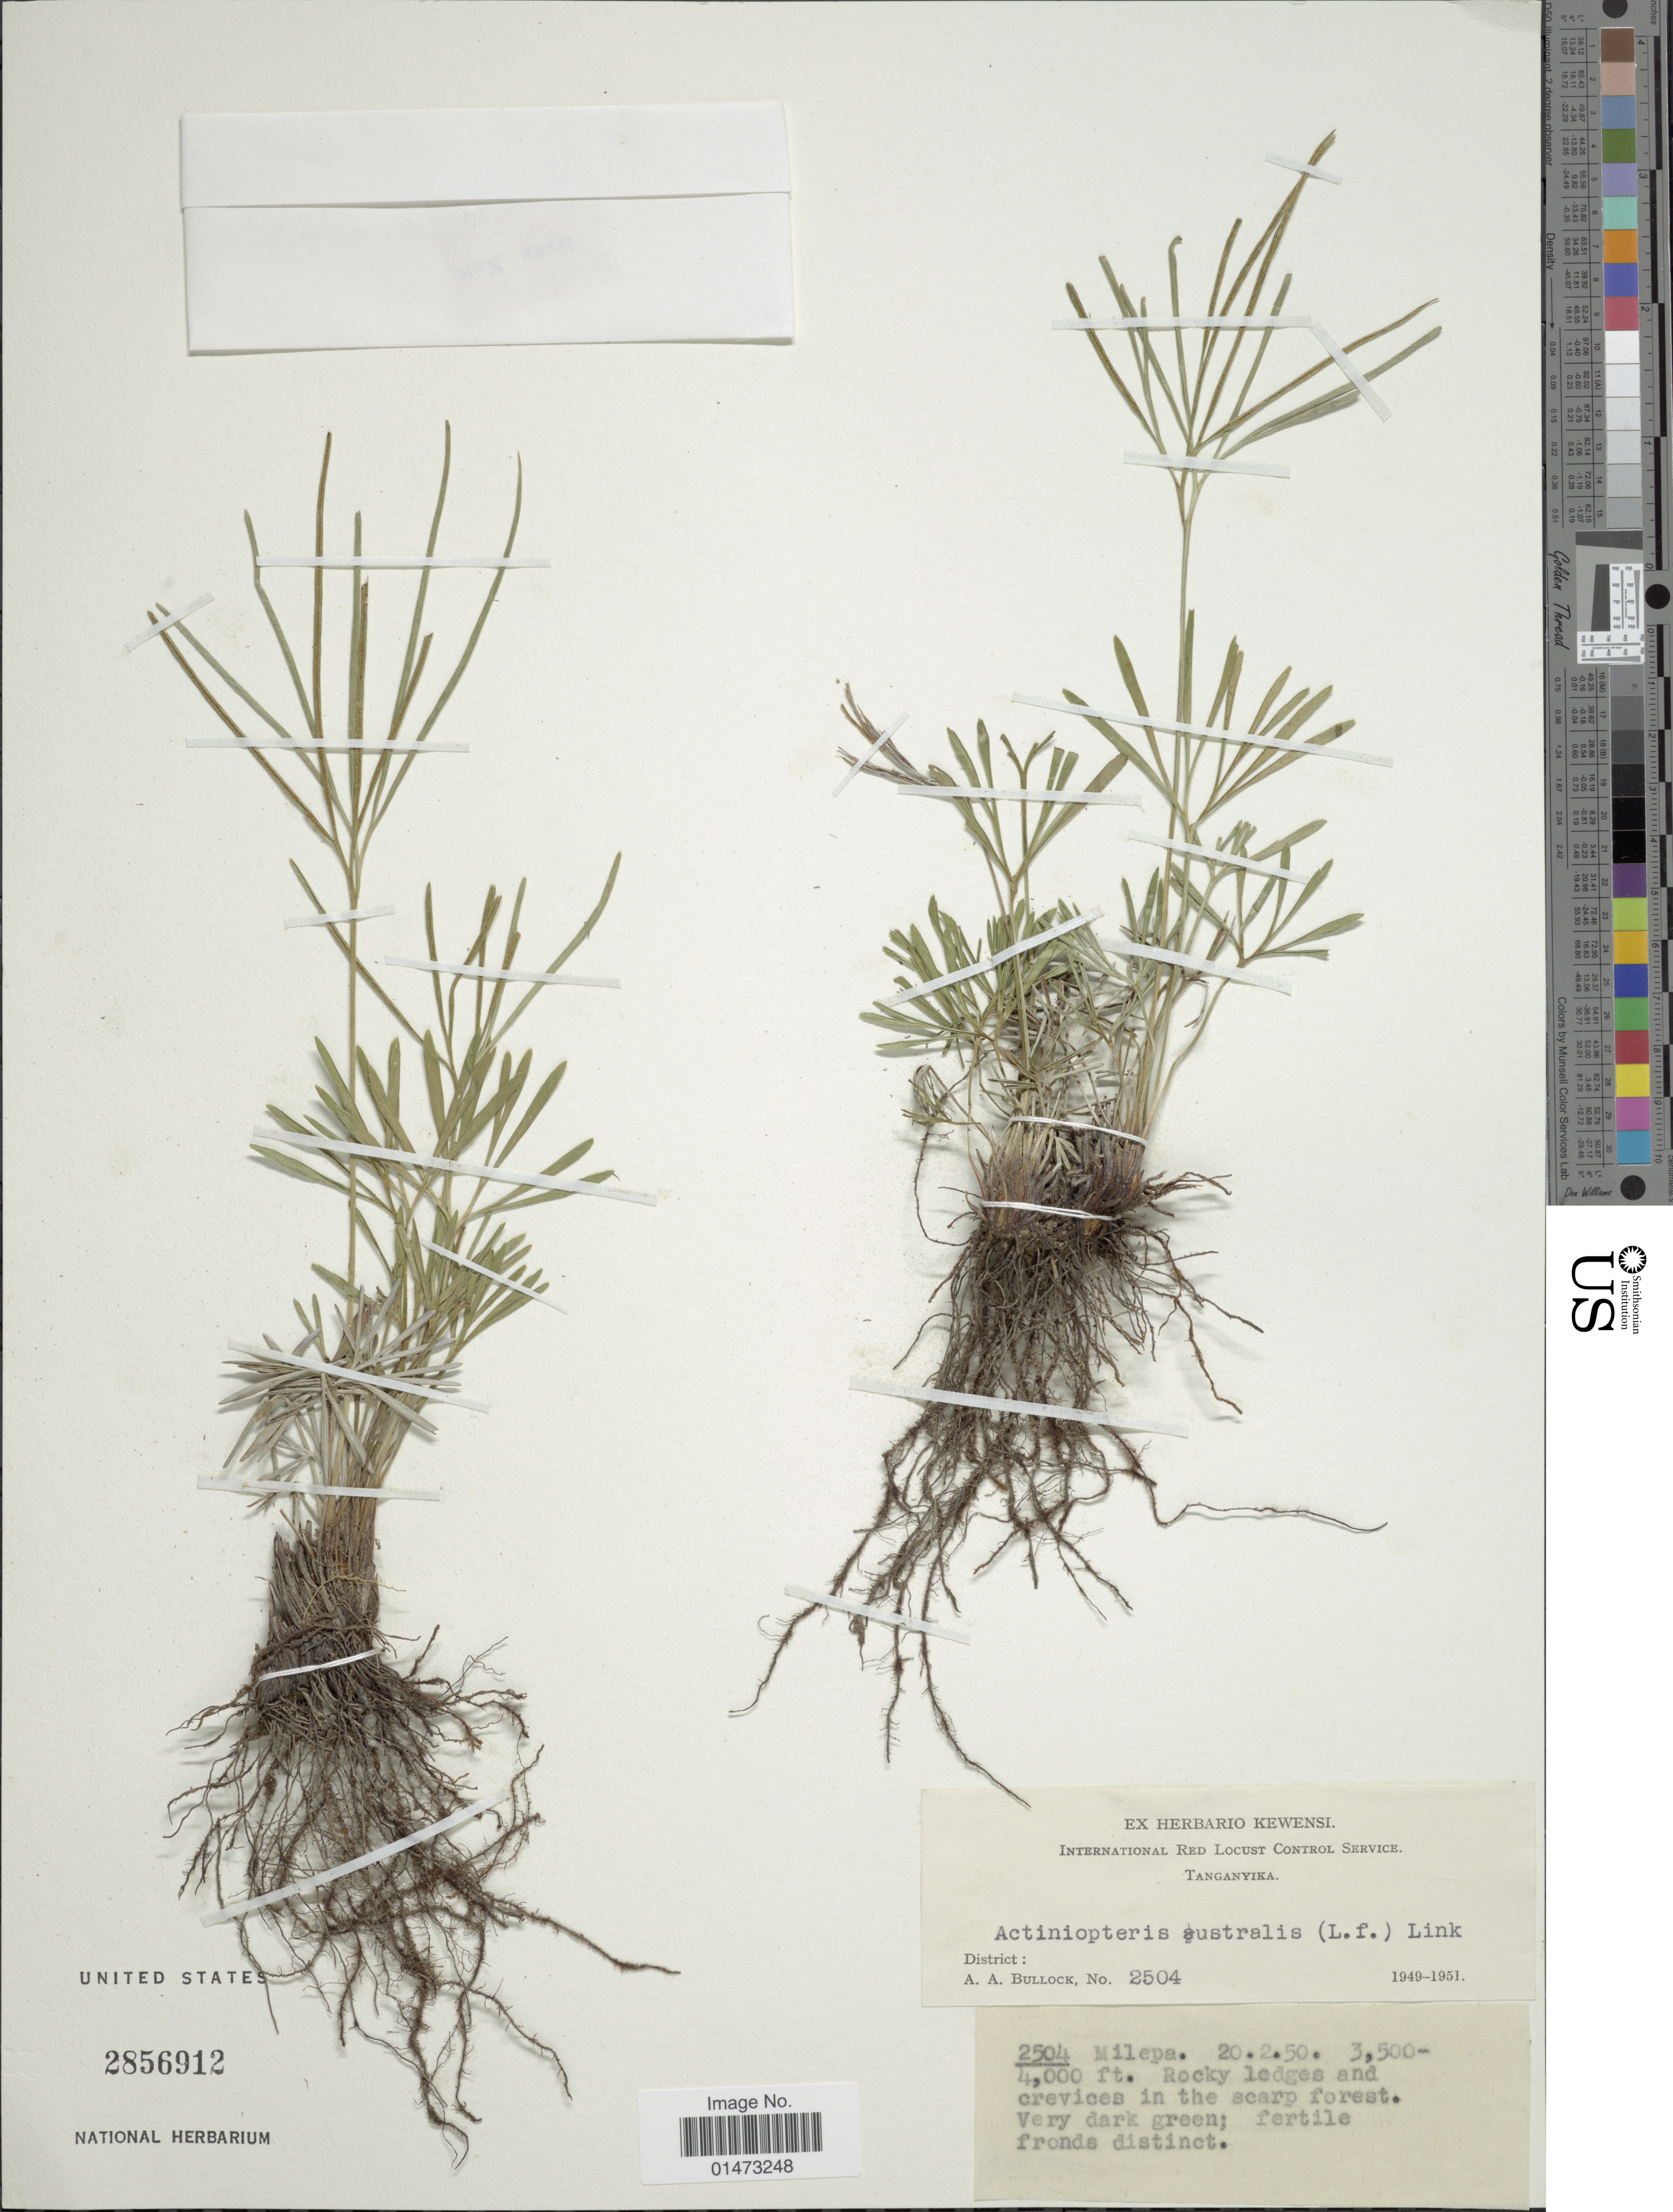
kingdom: Plantae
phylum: Tracheophyta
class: Polypodiopsida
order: Polypodiales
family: Pteridaceae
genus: Actiniopteris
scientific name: Actiniopteris australis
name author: (L. f.) Link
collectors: A. Bullock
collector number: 2504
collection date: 1950-02-20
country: Tanzania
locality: Milepa, Rocky ledges and crevices in the scarp forest.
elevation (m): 1067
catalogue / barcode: US 2856912